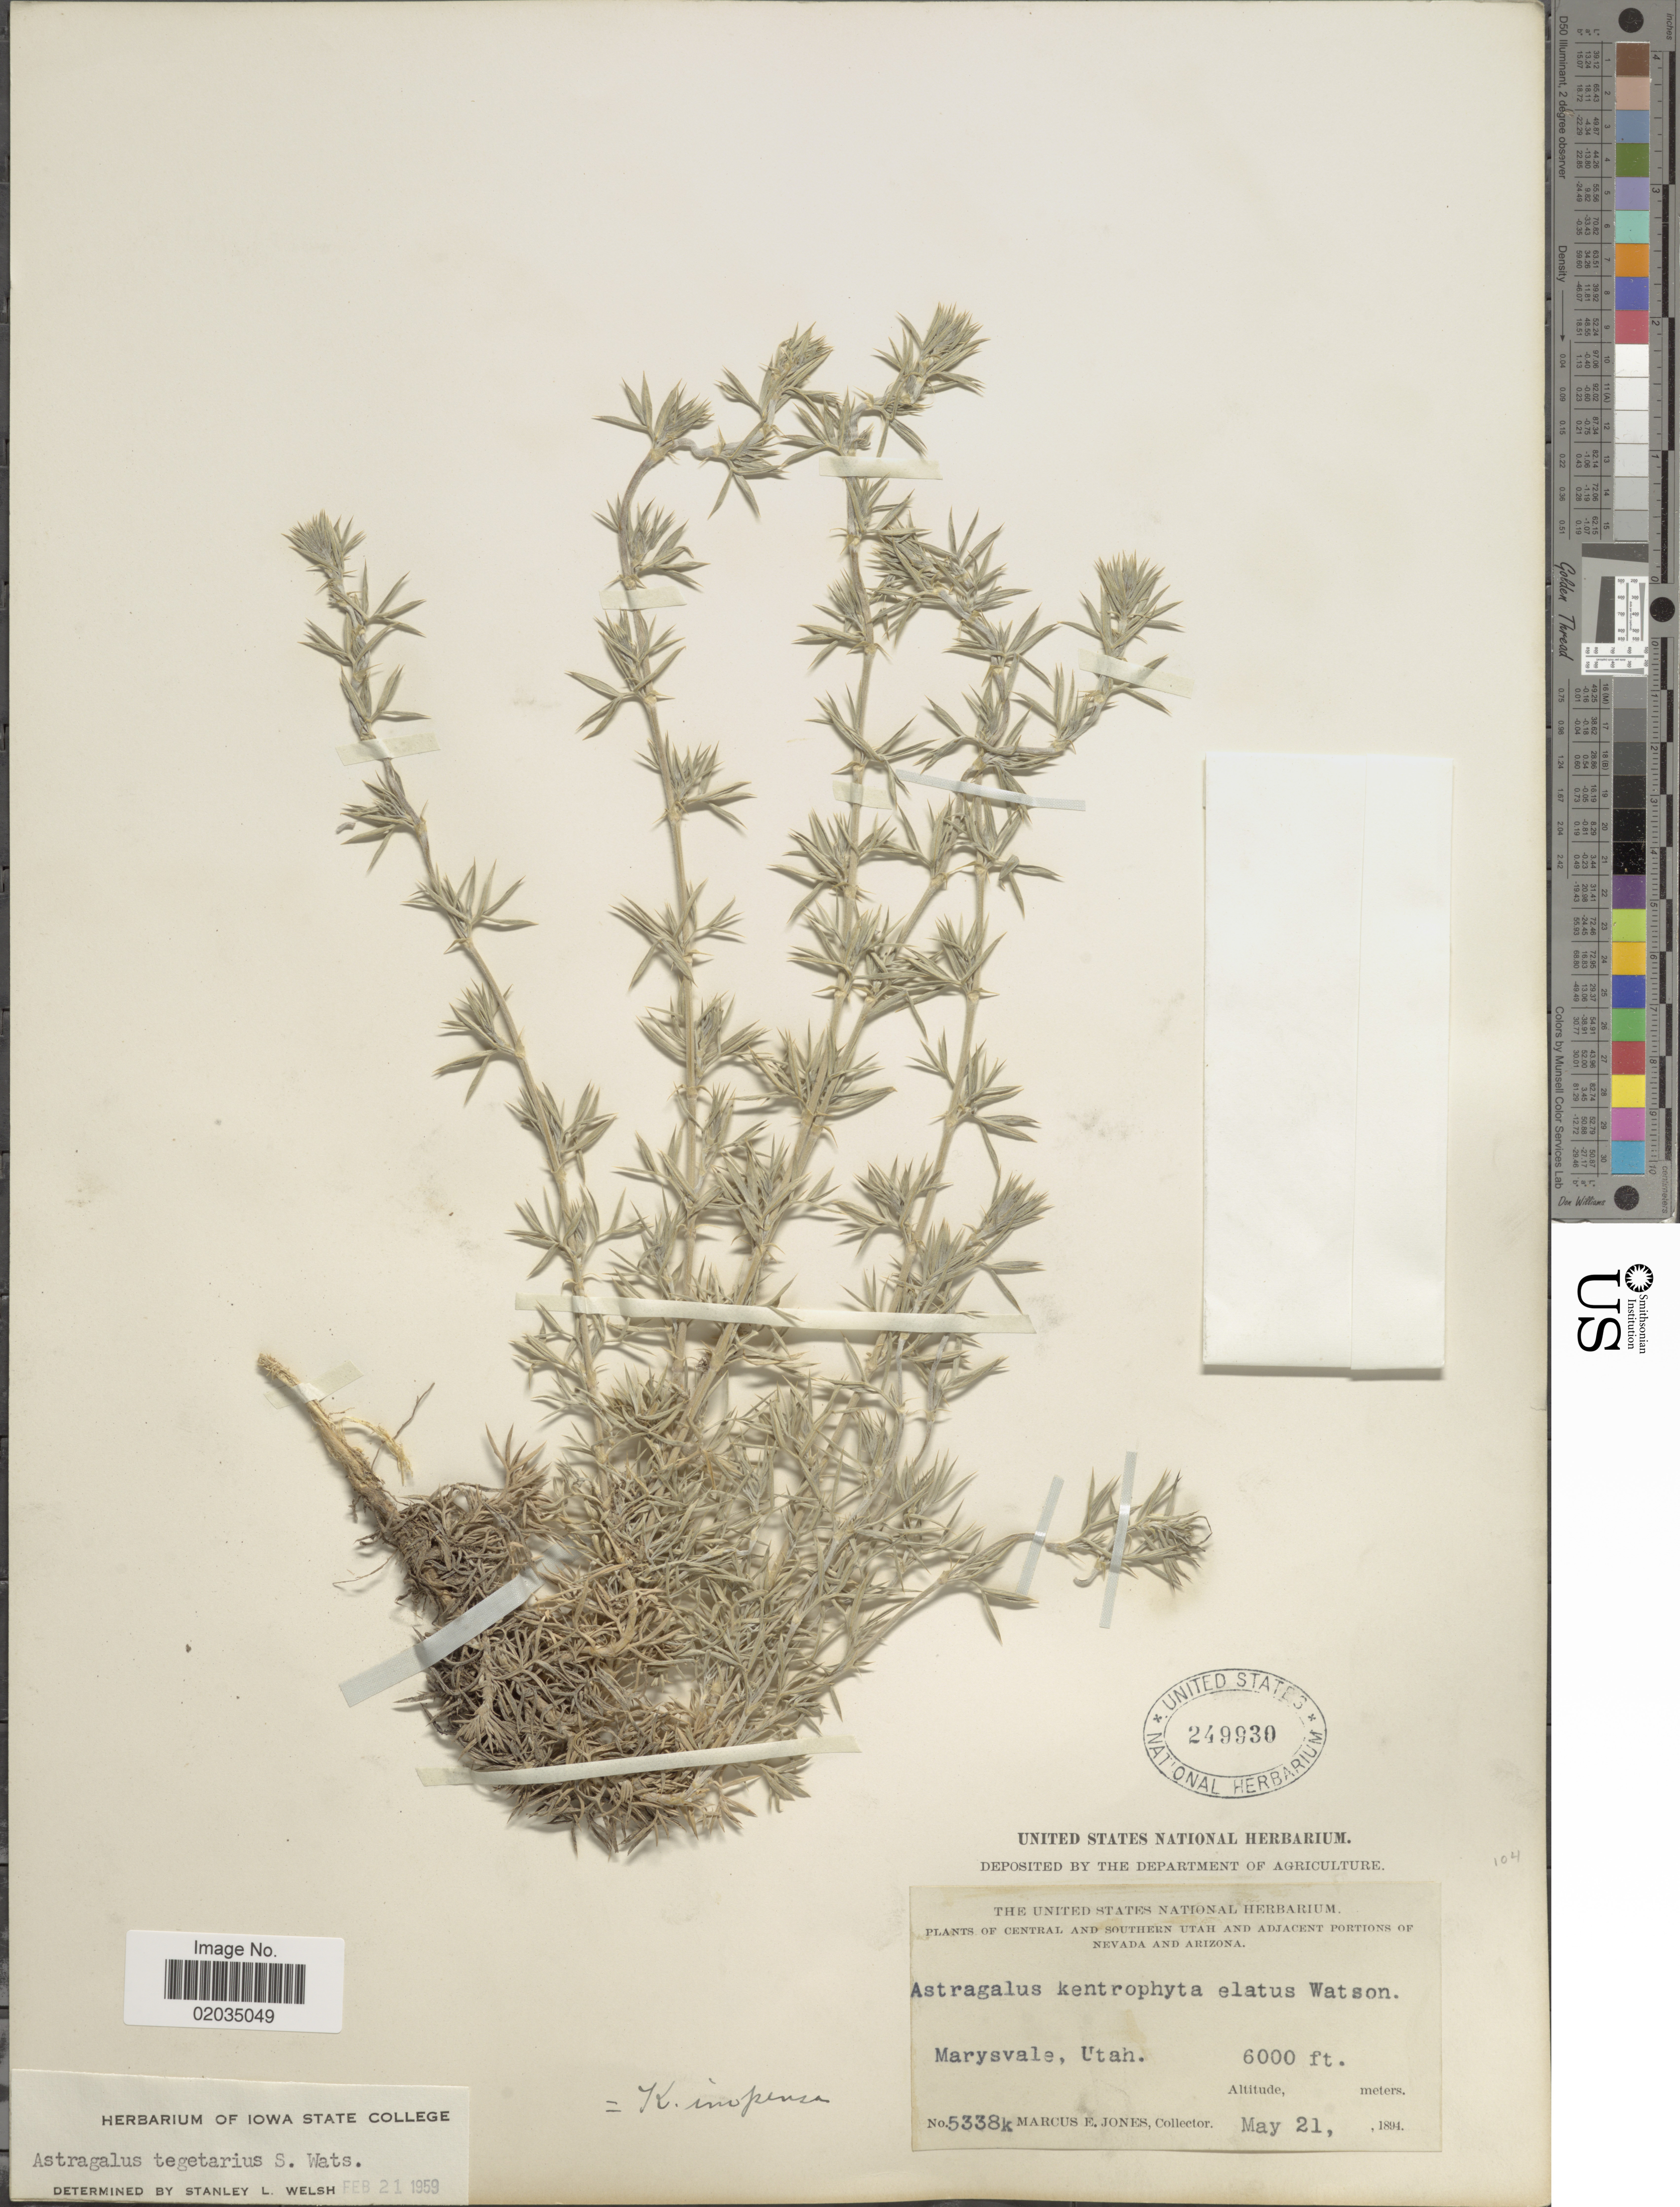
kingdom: Plantae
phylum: Tracheophyta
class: Magnoliopsida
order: Fabales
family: Fabaceae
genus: Astragalus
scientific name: Astragalus tegetarioides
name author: M.E. Jones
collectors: M. E. Jones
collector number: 5338k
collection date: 1894-05-21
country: United States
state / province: Utah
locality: Central and southern Utah and adjacent portions of Nevada and Arizona, Marysvale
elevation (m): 1829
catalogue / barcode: US 249930